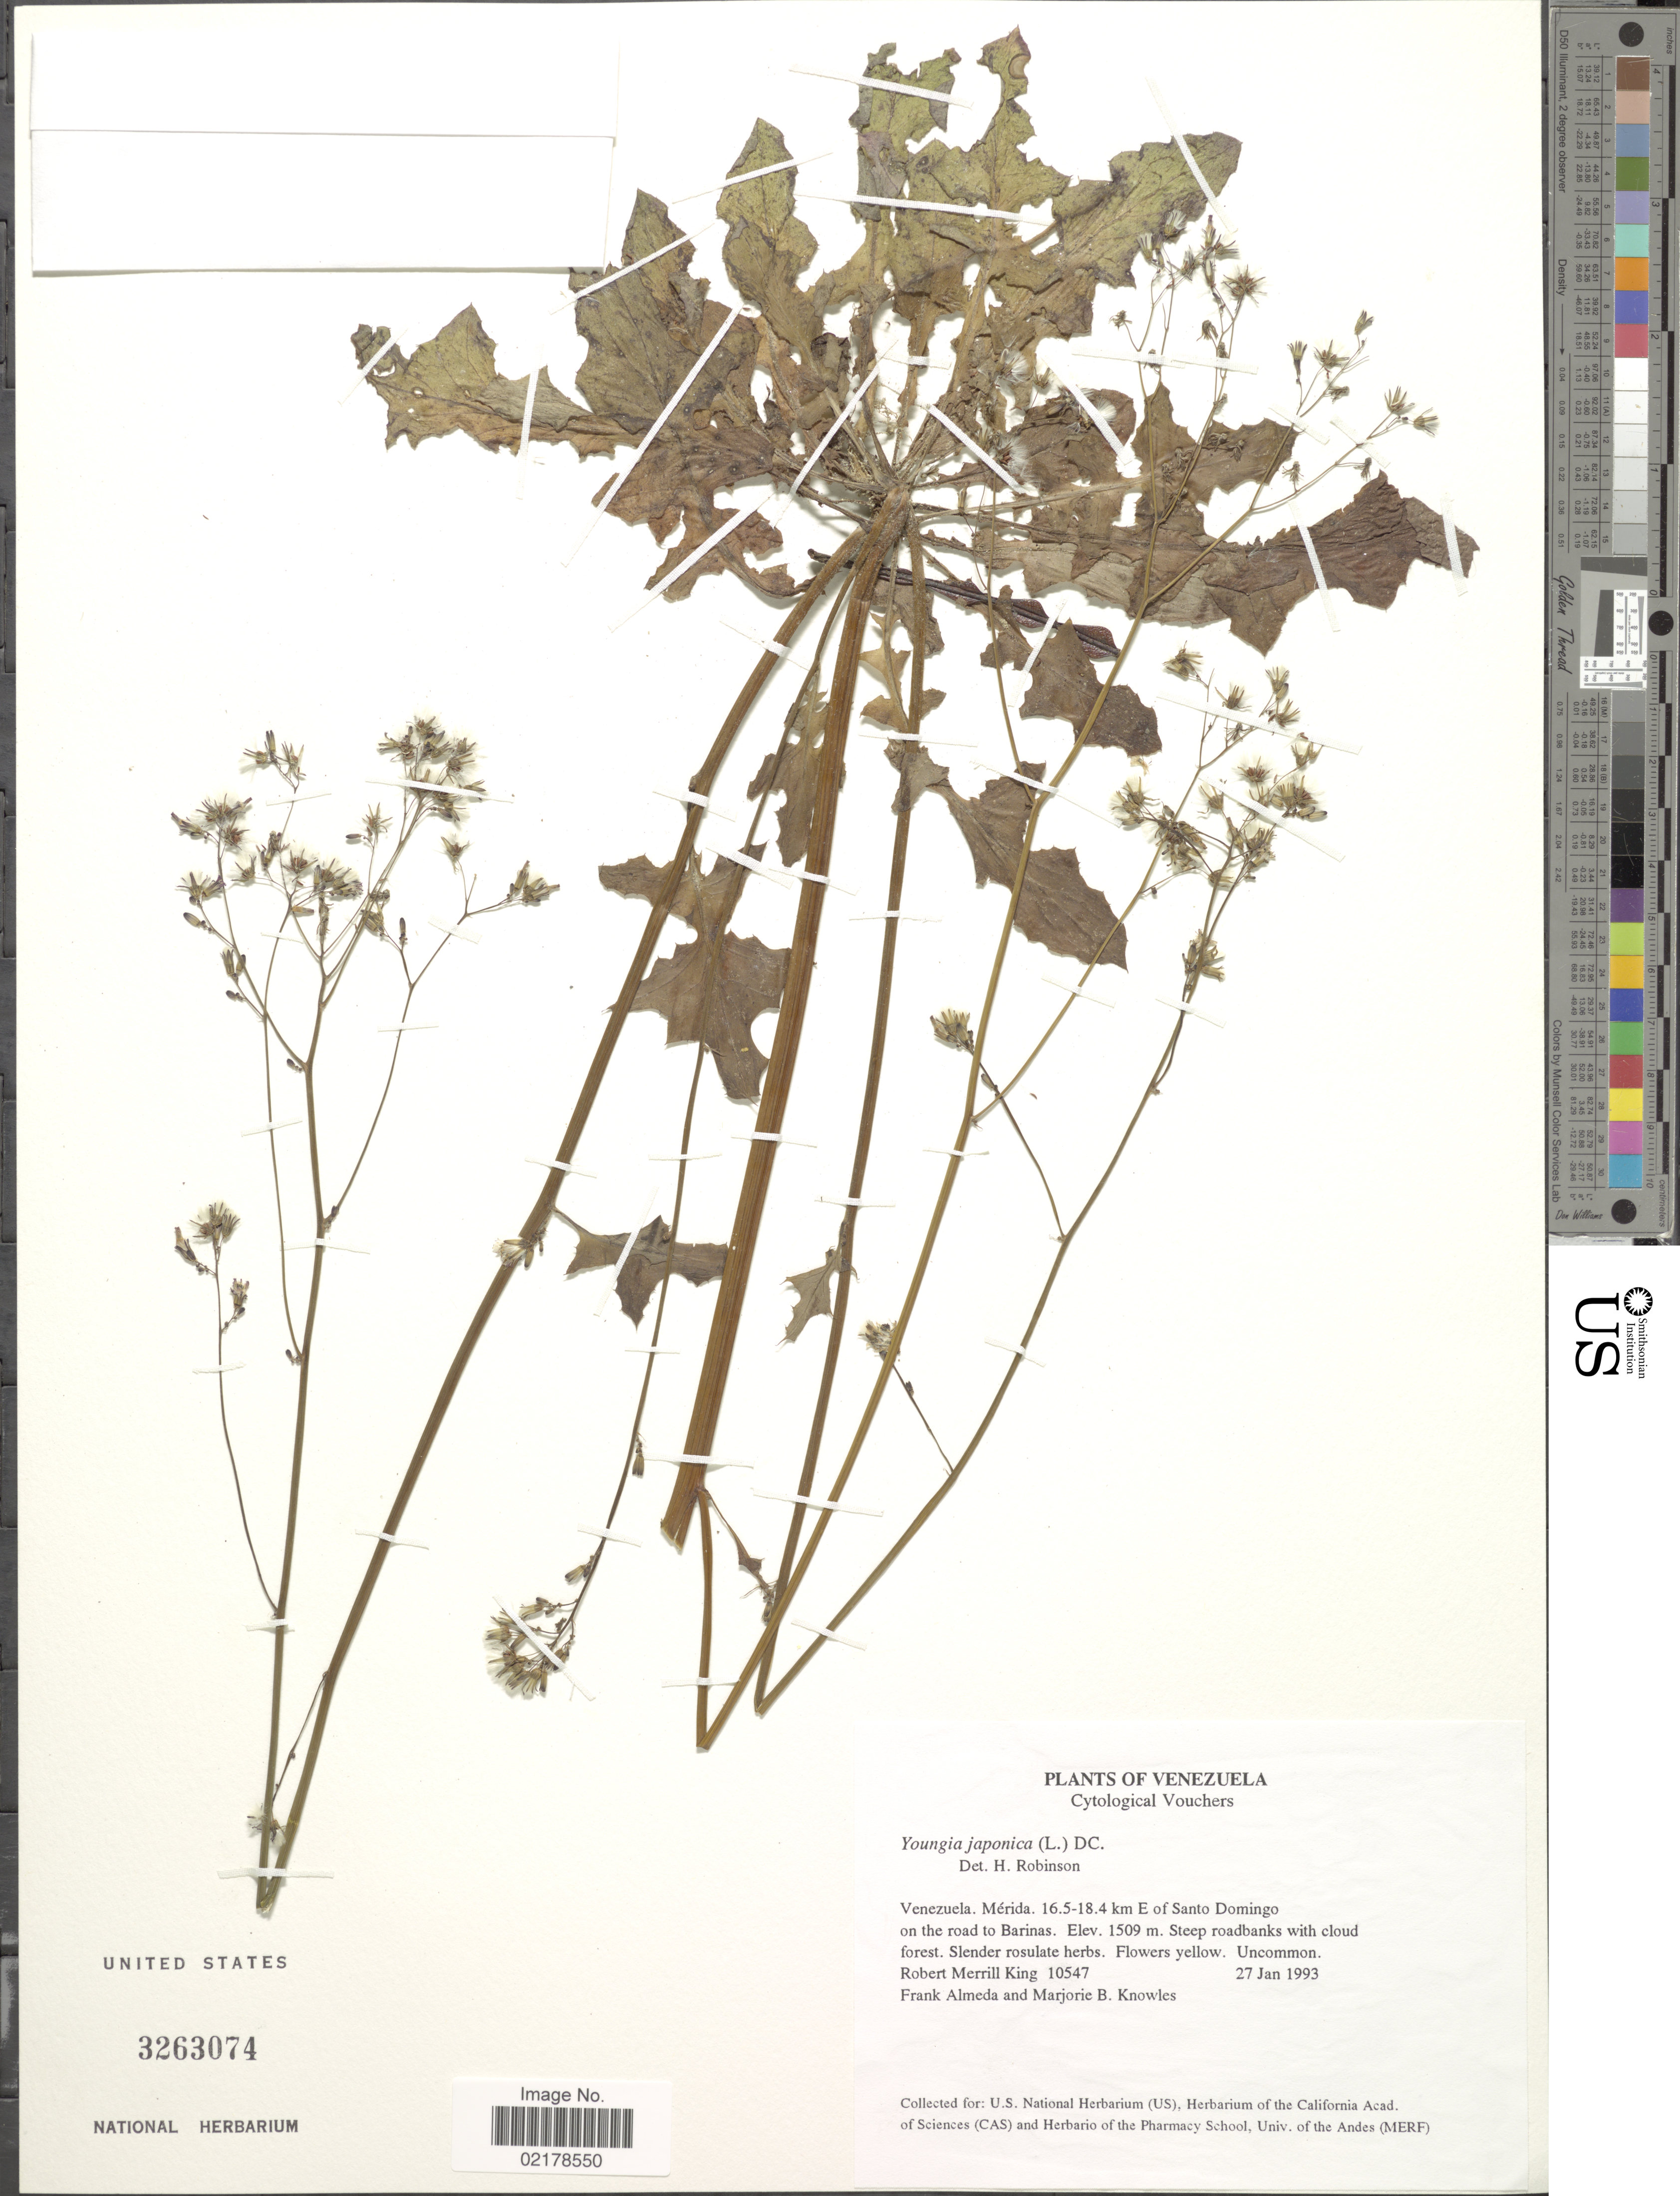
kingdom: Plantae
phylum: Tracheophyta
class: Magnoliopsida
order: Asterales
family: Asteraceae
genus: Youngia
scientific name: Youngia japonica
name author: (L.) DC.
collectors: R. M. King, F. Almeda & M. B. Knowles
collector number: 10547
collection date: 1993-01-27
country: Venezuela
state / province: Mérida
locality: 16.5-18.4 km E of Santo Domingo on the road to Barinas. Steep roadbanks with cloud forest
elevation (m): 1509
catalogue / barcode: US 3263074